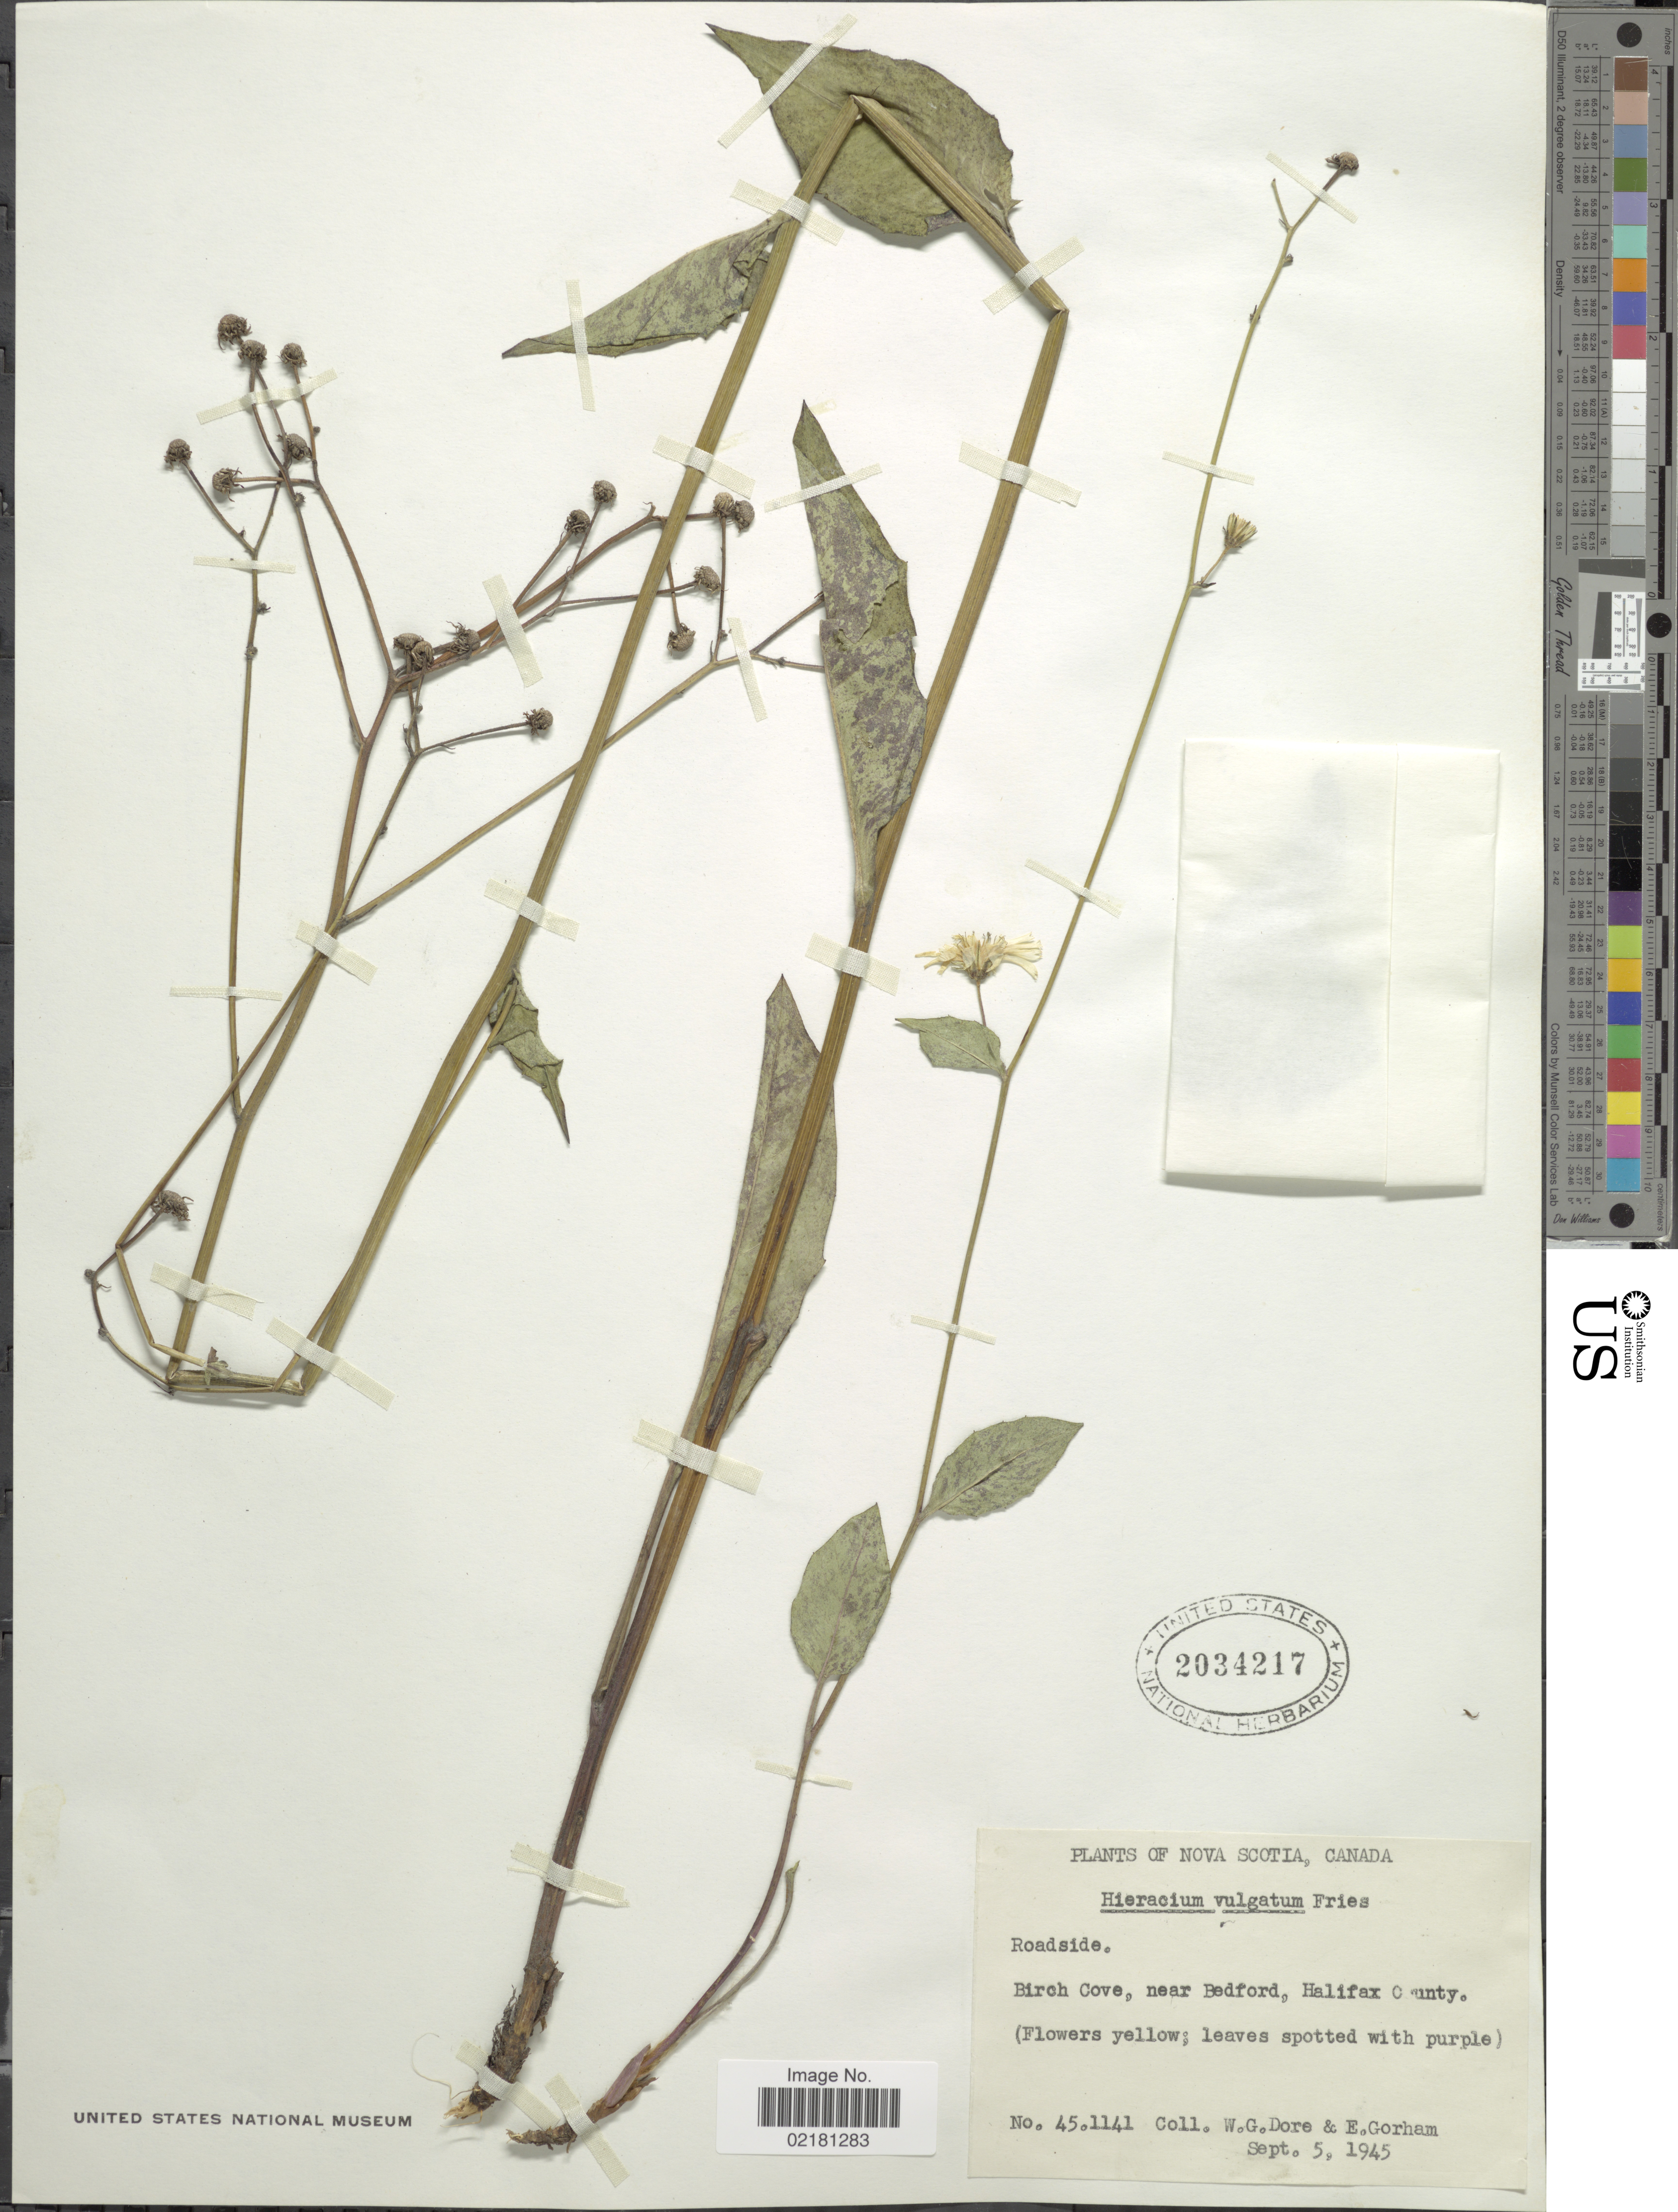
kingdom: Plantae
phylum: Tracheophyta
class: Magnoliopsida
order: Asterales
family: Asteraceae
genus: Hieracium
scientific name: Hieracium lachenalii subsp. cruenifolium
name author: (Dahlst. & Lübeck) Zahn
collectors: W. Dore & E. Gorham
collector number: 451141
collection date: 1945-09-05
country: Canada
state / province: Nova Scotia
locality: Birch Cove, near Bedford, Halifax County, roadside.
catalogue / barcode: US 2034217